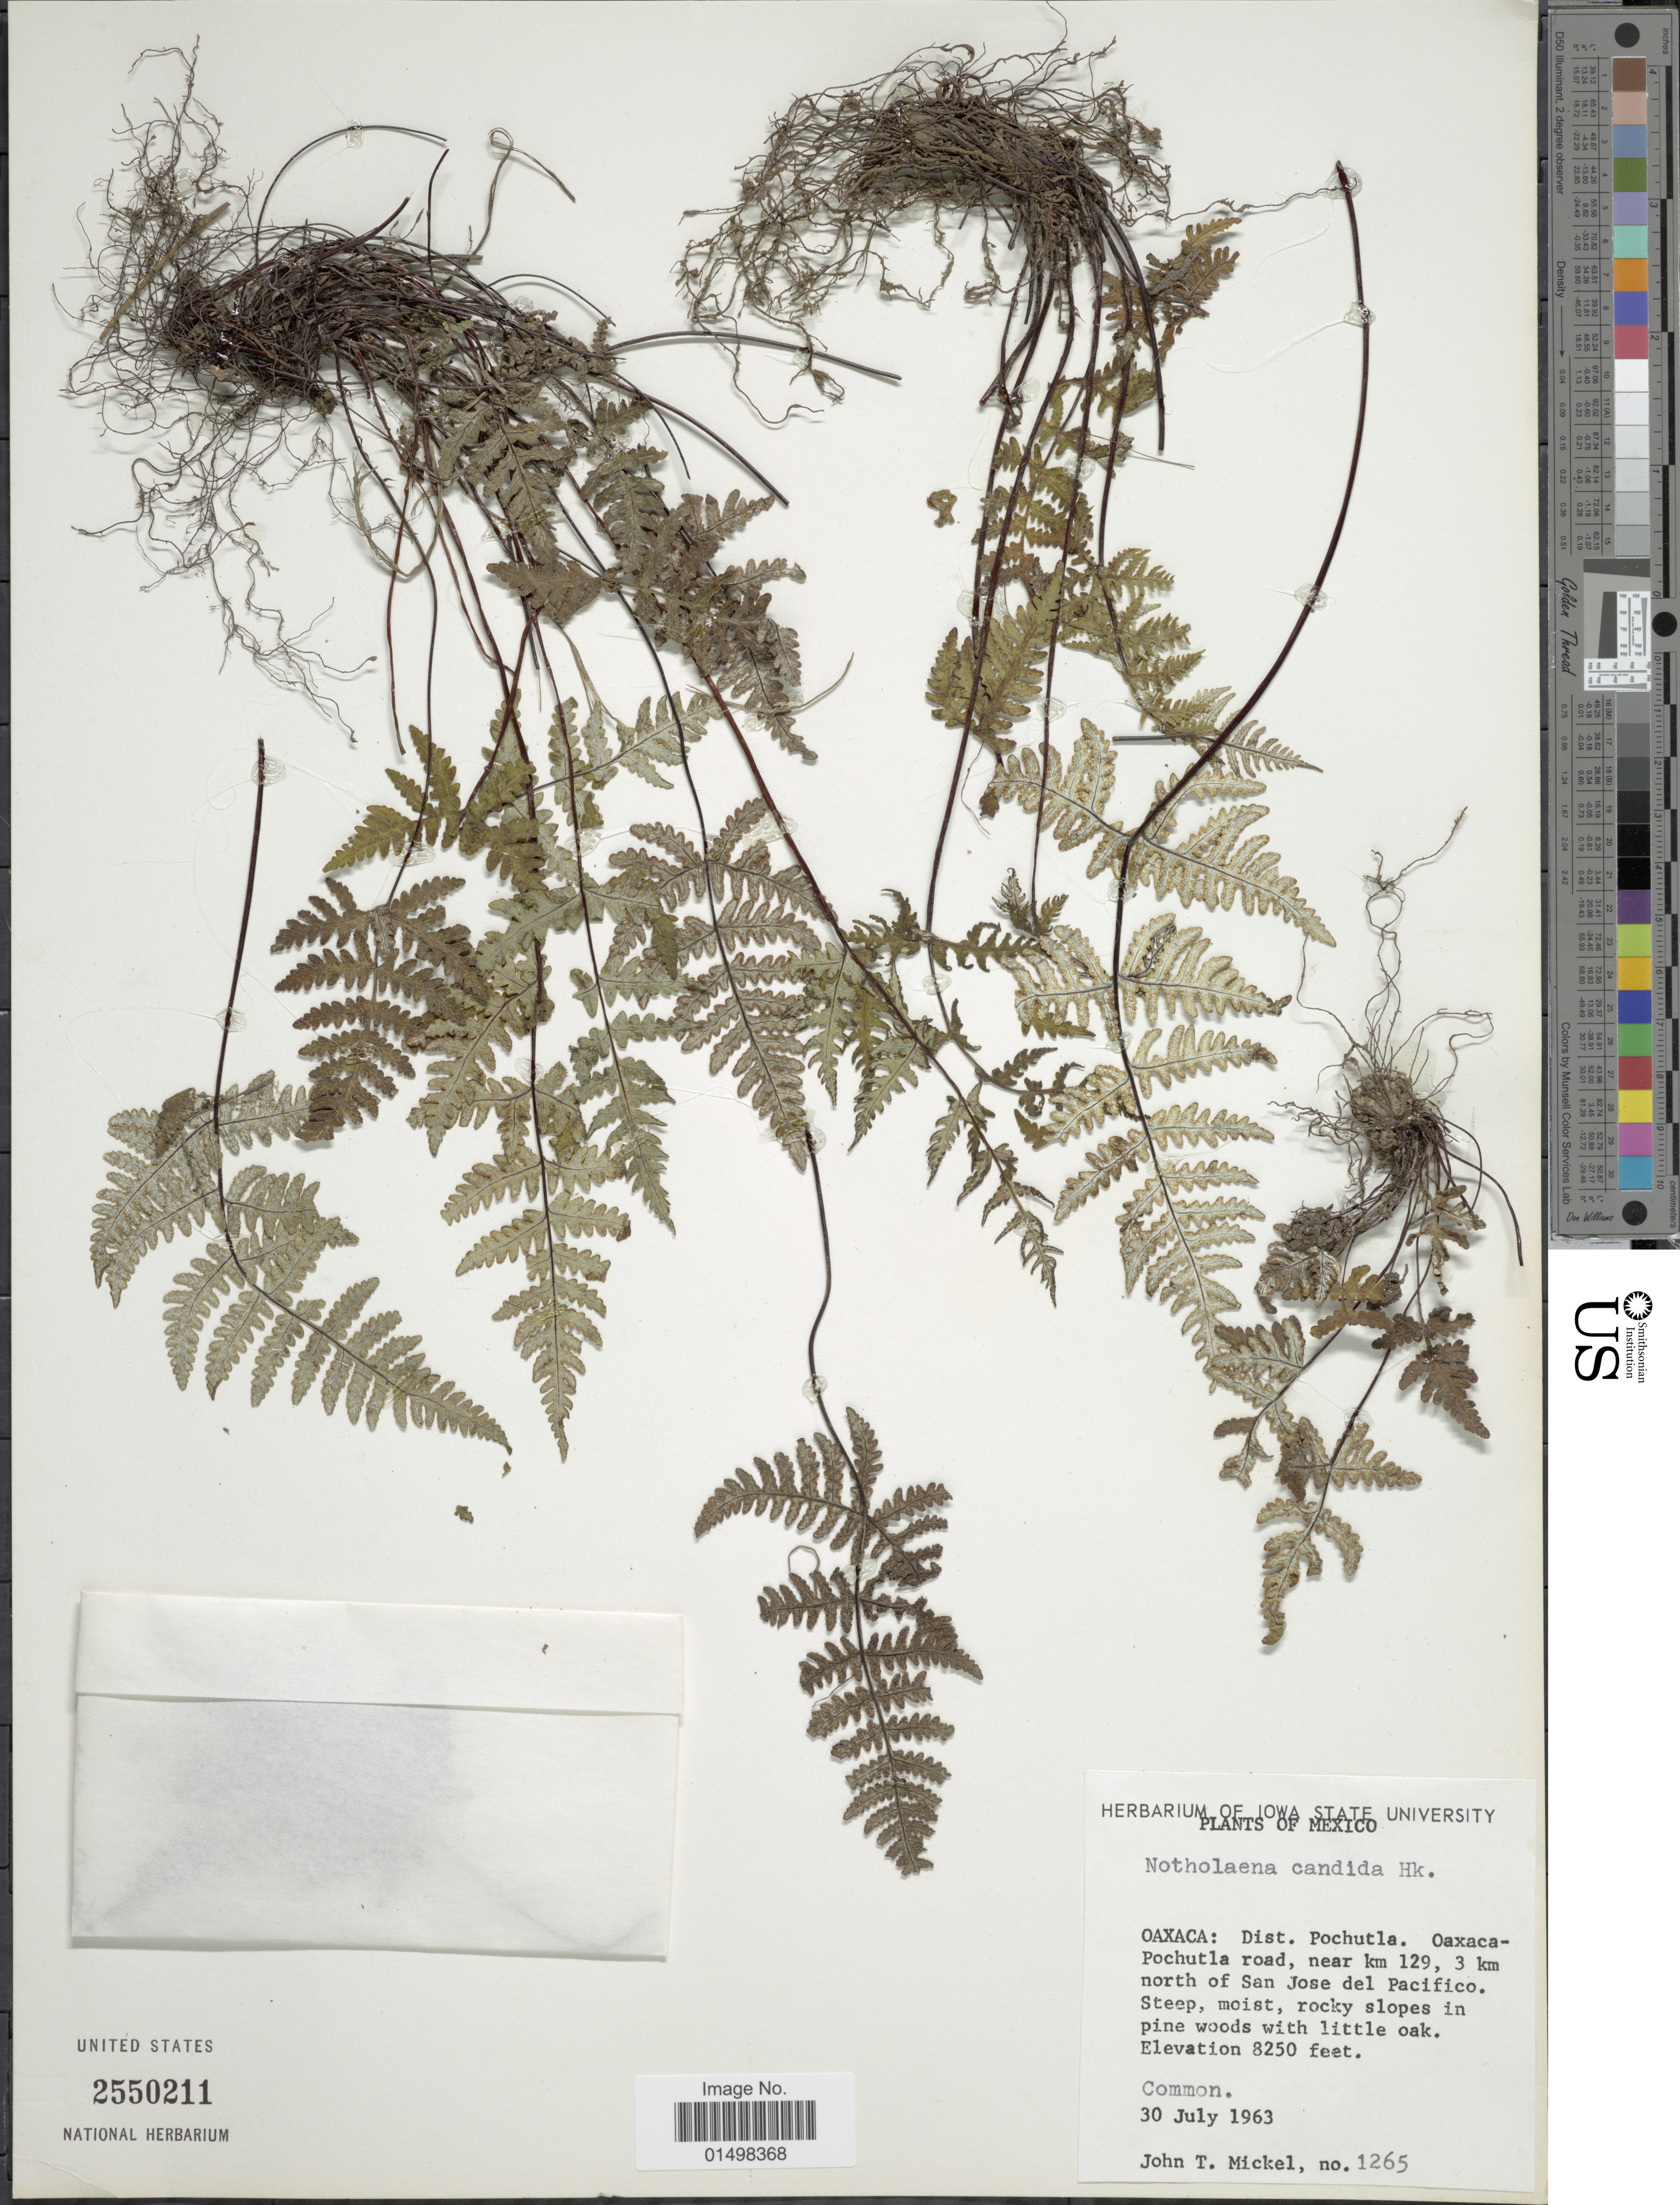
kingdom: Plantae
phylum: Tracheophyta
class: Polypodiopsida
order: Polypodiales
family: Pteridaceae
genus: Aleuritopteris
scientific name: Aleuritopteris farinosa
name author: (Forssk.) Fée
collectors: J. T. Mickel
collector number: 1265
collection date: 1963-07-30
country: Mexico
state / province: Oaxaca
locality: Dist. Pochutla. Oaxaca-Pochutla road, near km 129, 3 km north of San Jose del Pacifico.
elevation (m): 2515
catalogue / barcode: US 2550211